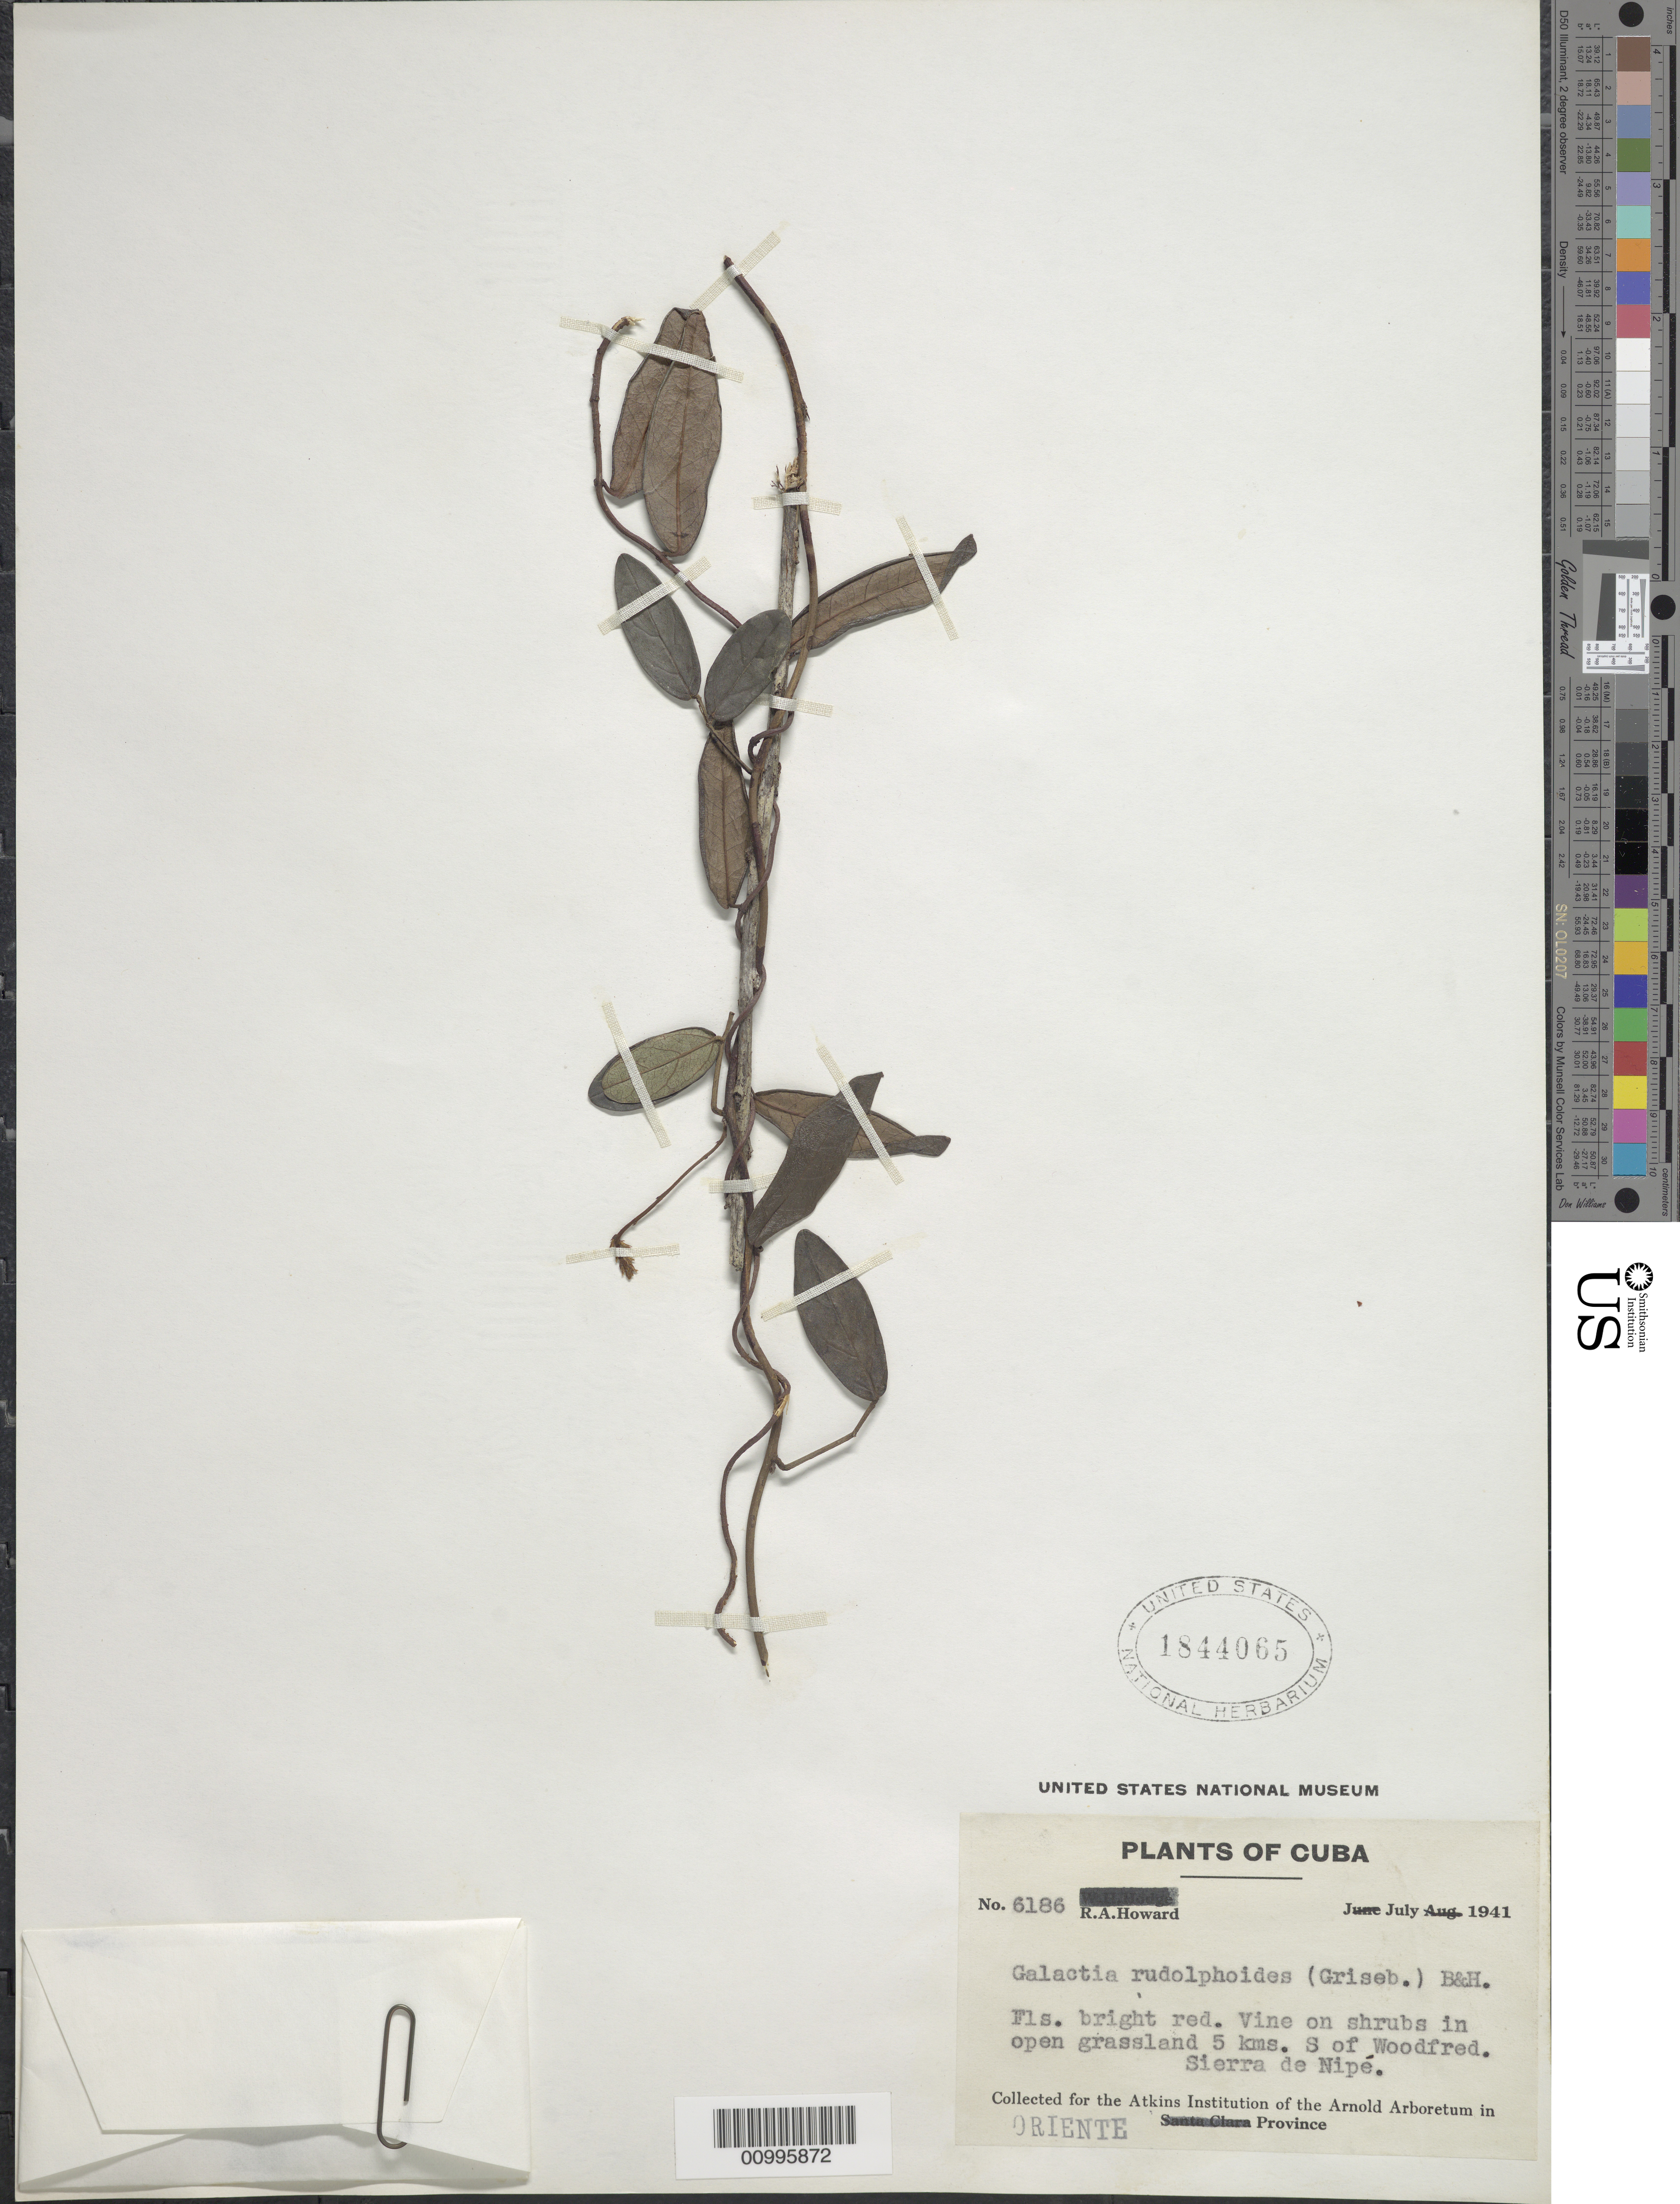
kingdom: Plantae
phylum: Tracheophyta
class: Magnoliopsida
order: Fabales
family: Fabaceae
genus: Rhodopis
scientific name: Rhodopis rudolphioides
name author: (Griseb.) L.P. Queiroz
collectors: R. A. Howard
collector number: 6186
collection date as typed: Jul 1941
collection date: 1941-07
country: Cuba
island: Cuba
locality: Sierra De Nipe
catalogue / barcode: US 1844065